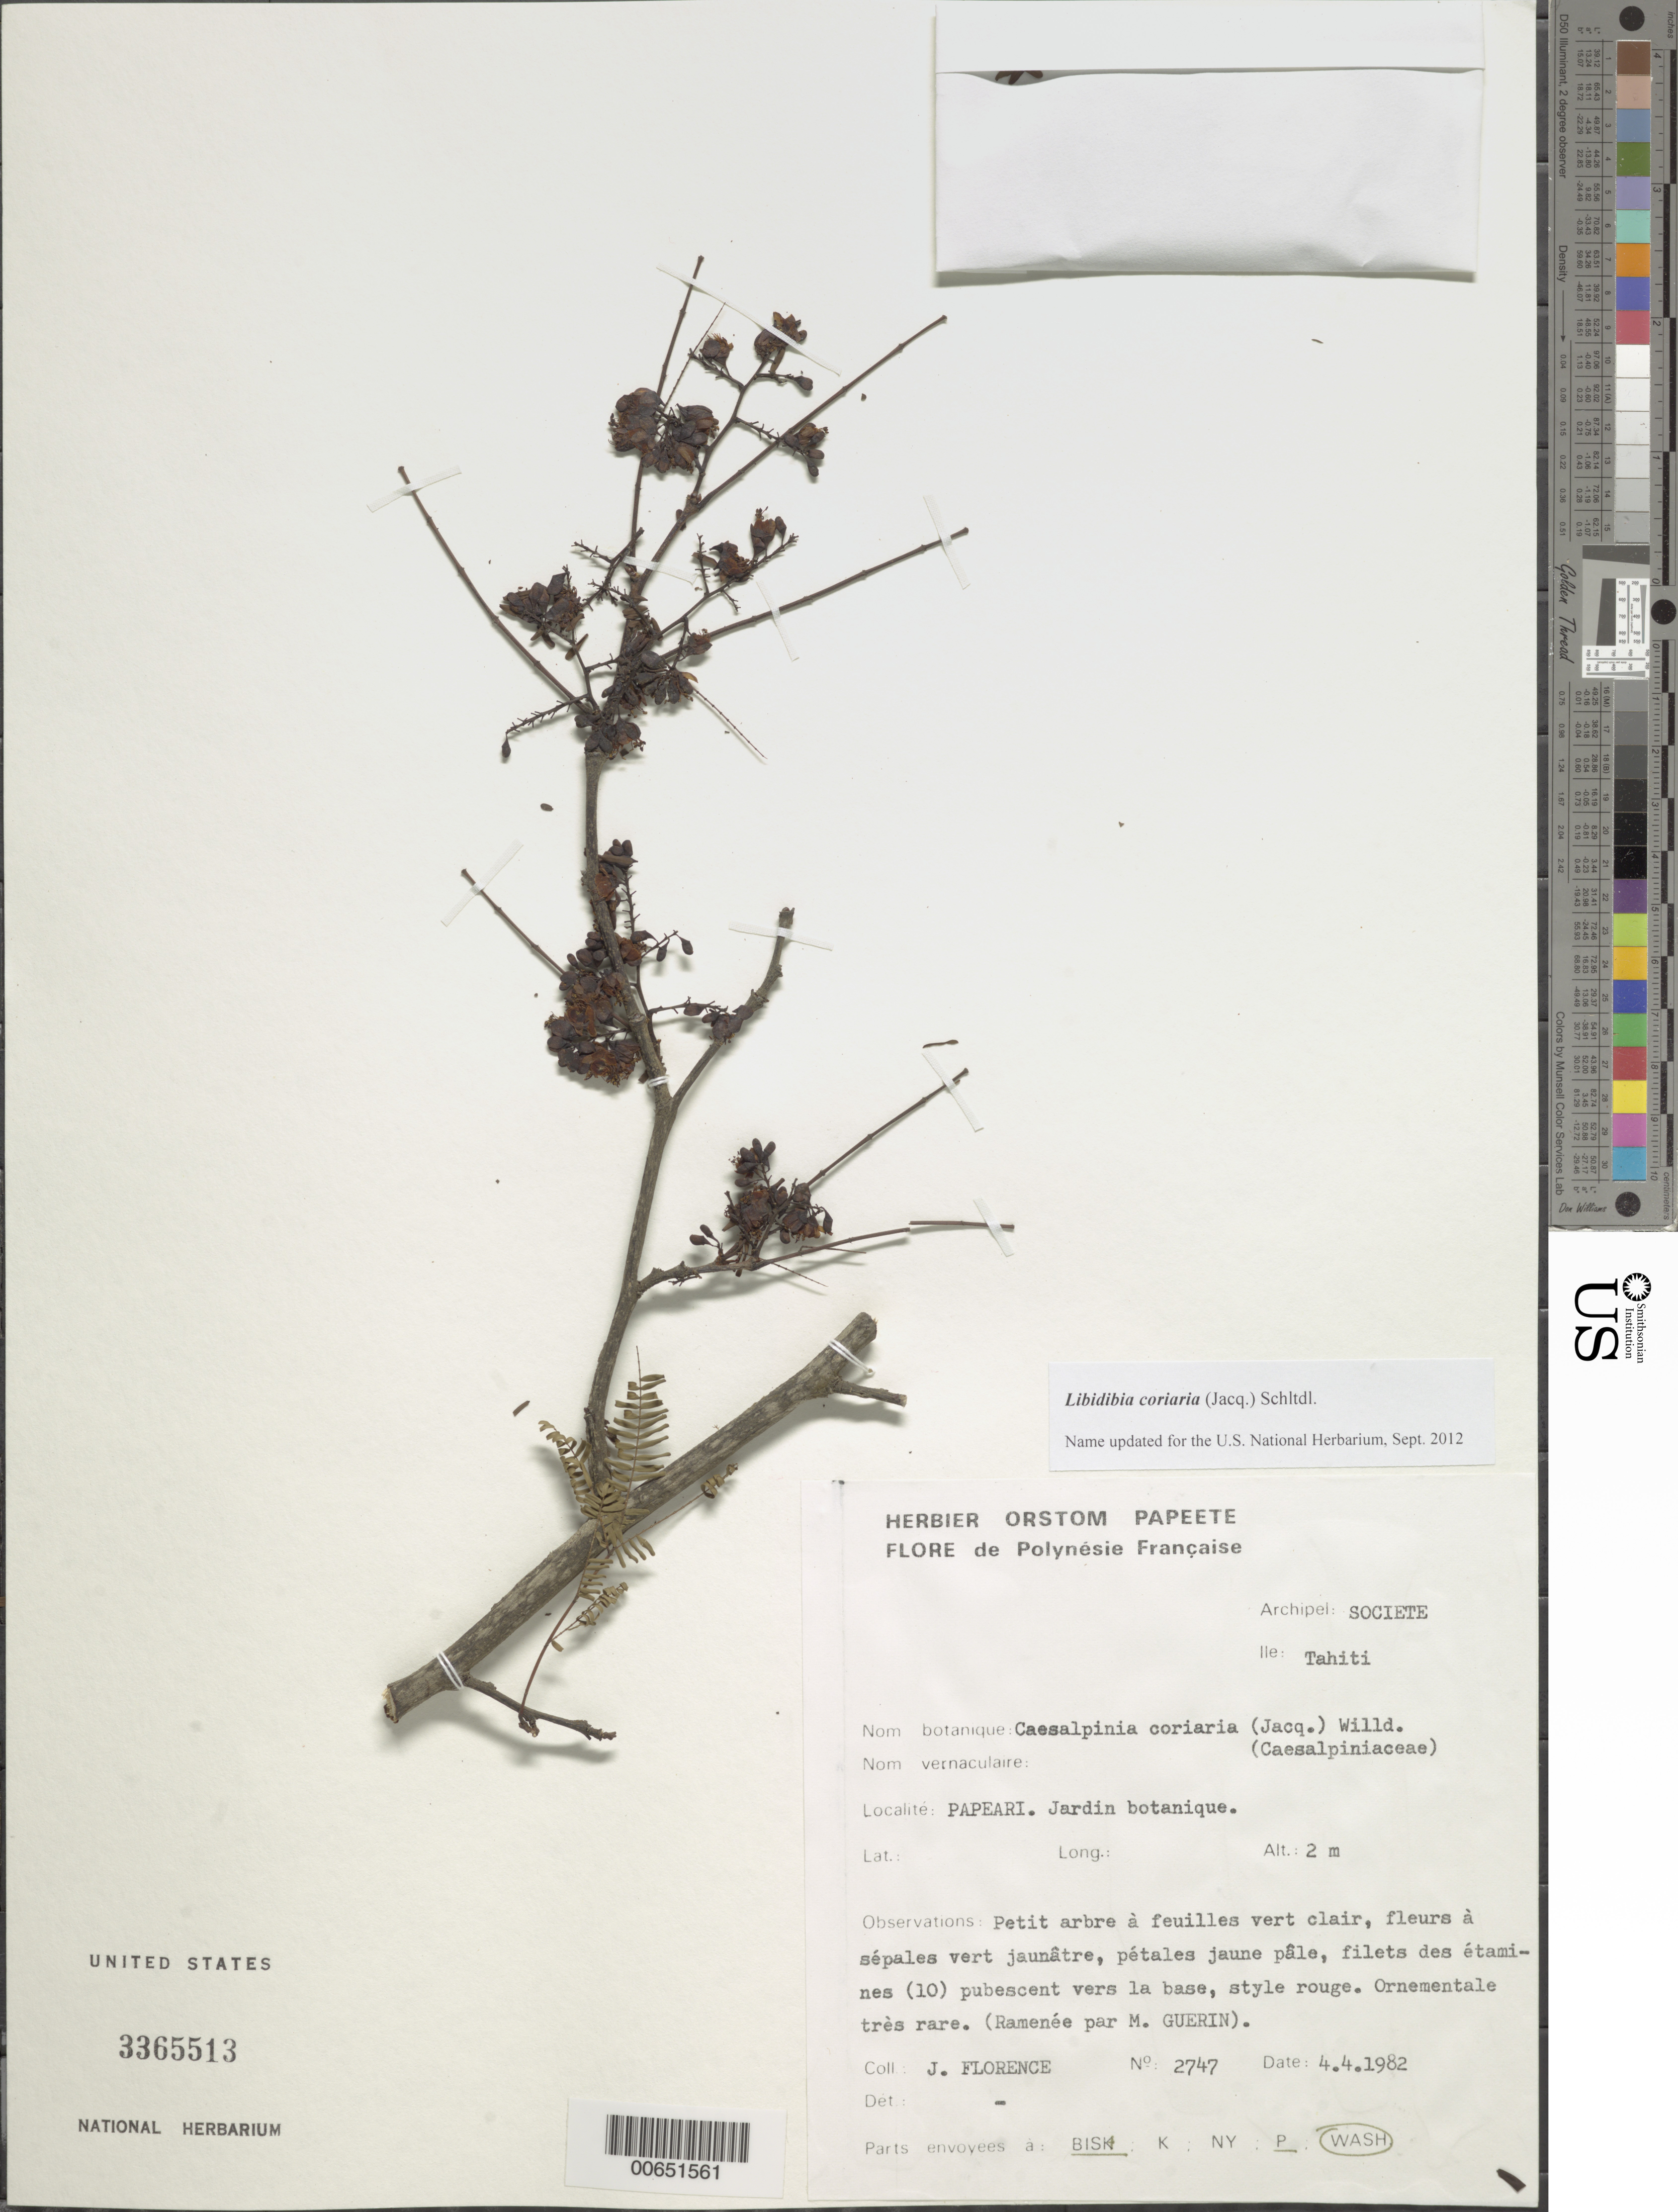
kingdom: Plantae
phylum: Tracheophyta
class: Magnoliopsida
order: Fabales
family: Fabaceae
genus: Libidibia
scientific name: Libidibia coriaria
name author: (Jacq.) Schltdl.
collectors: J. Florence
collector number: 2747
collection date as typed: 04 Apr 1982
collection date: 1982-04-04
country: French Polynesia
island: Tahiti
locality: Papeari, Jardin botanique. Îles du Vent [Society Is.]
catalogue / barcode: US 3365513